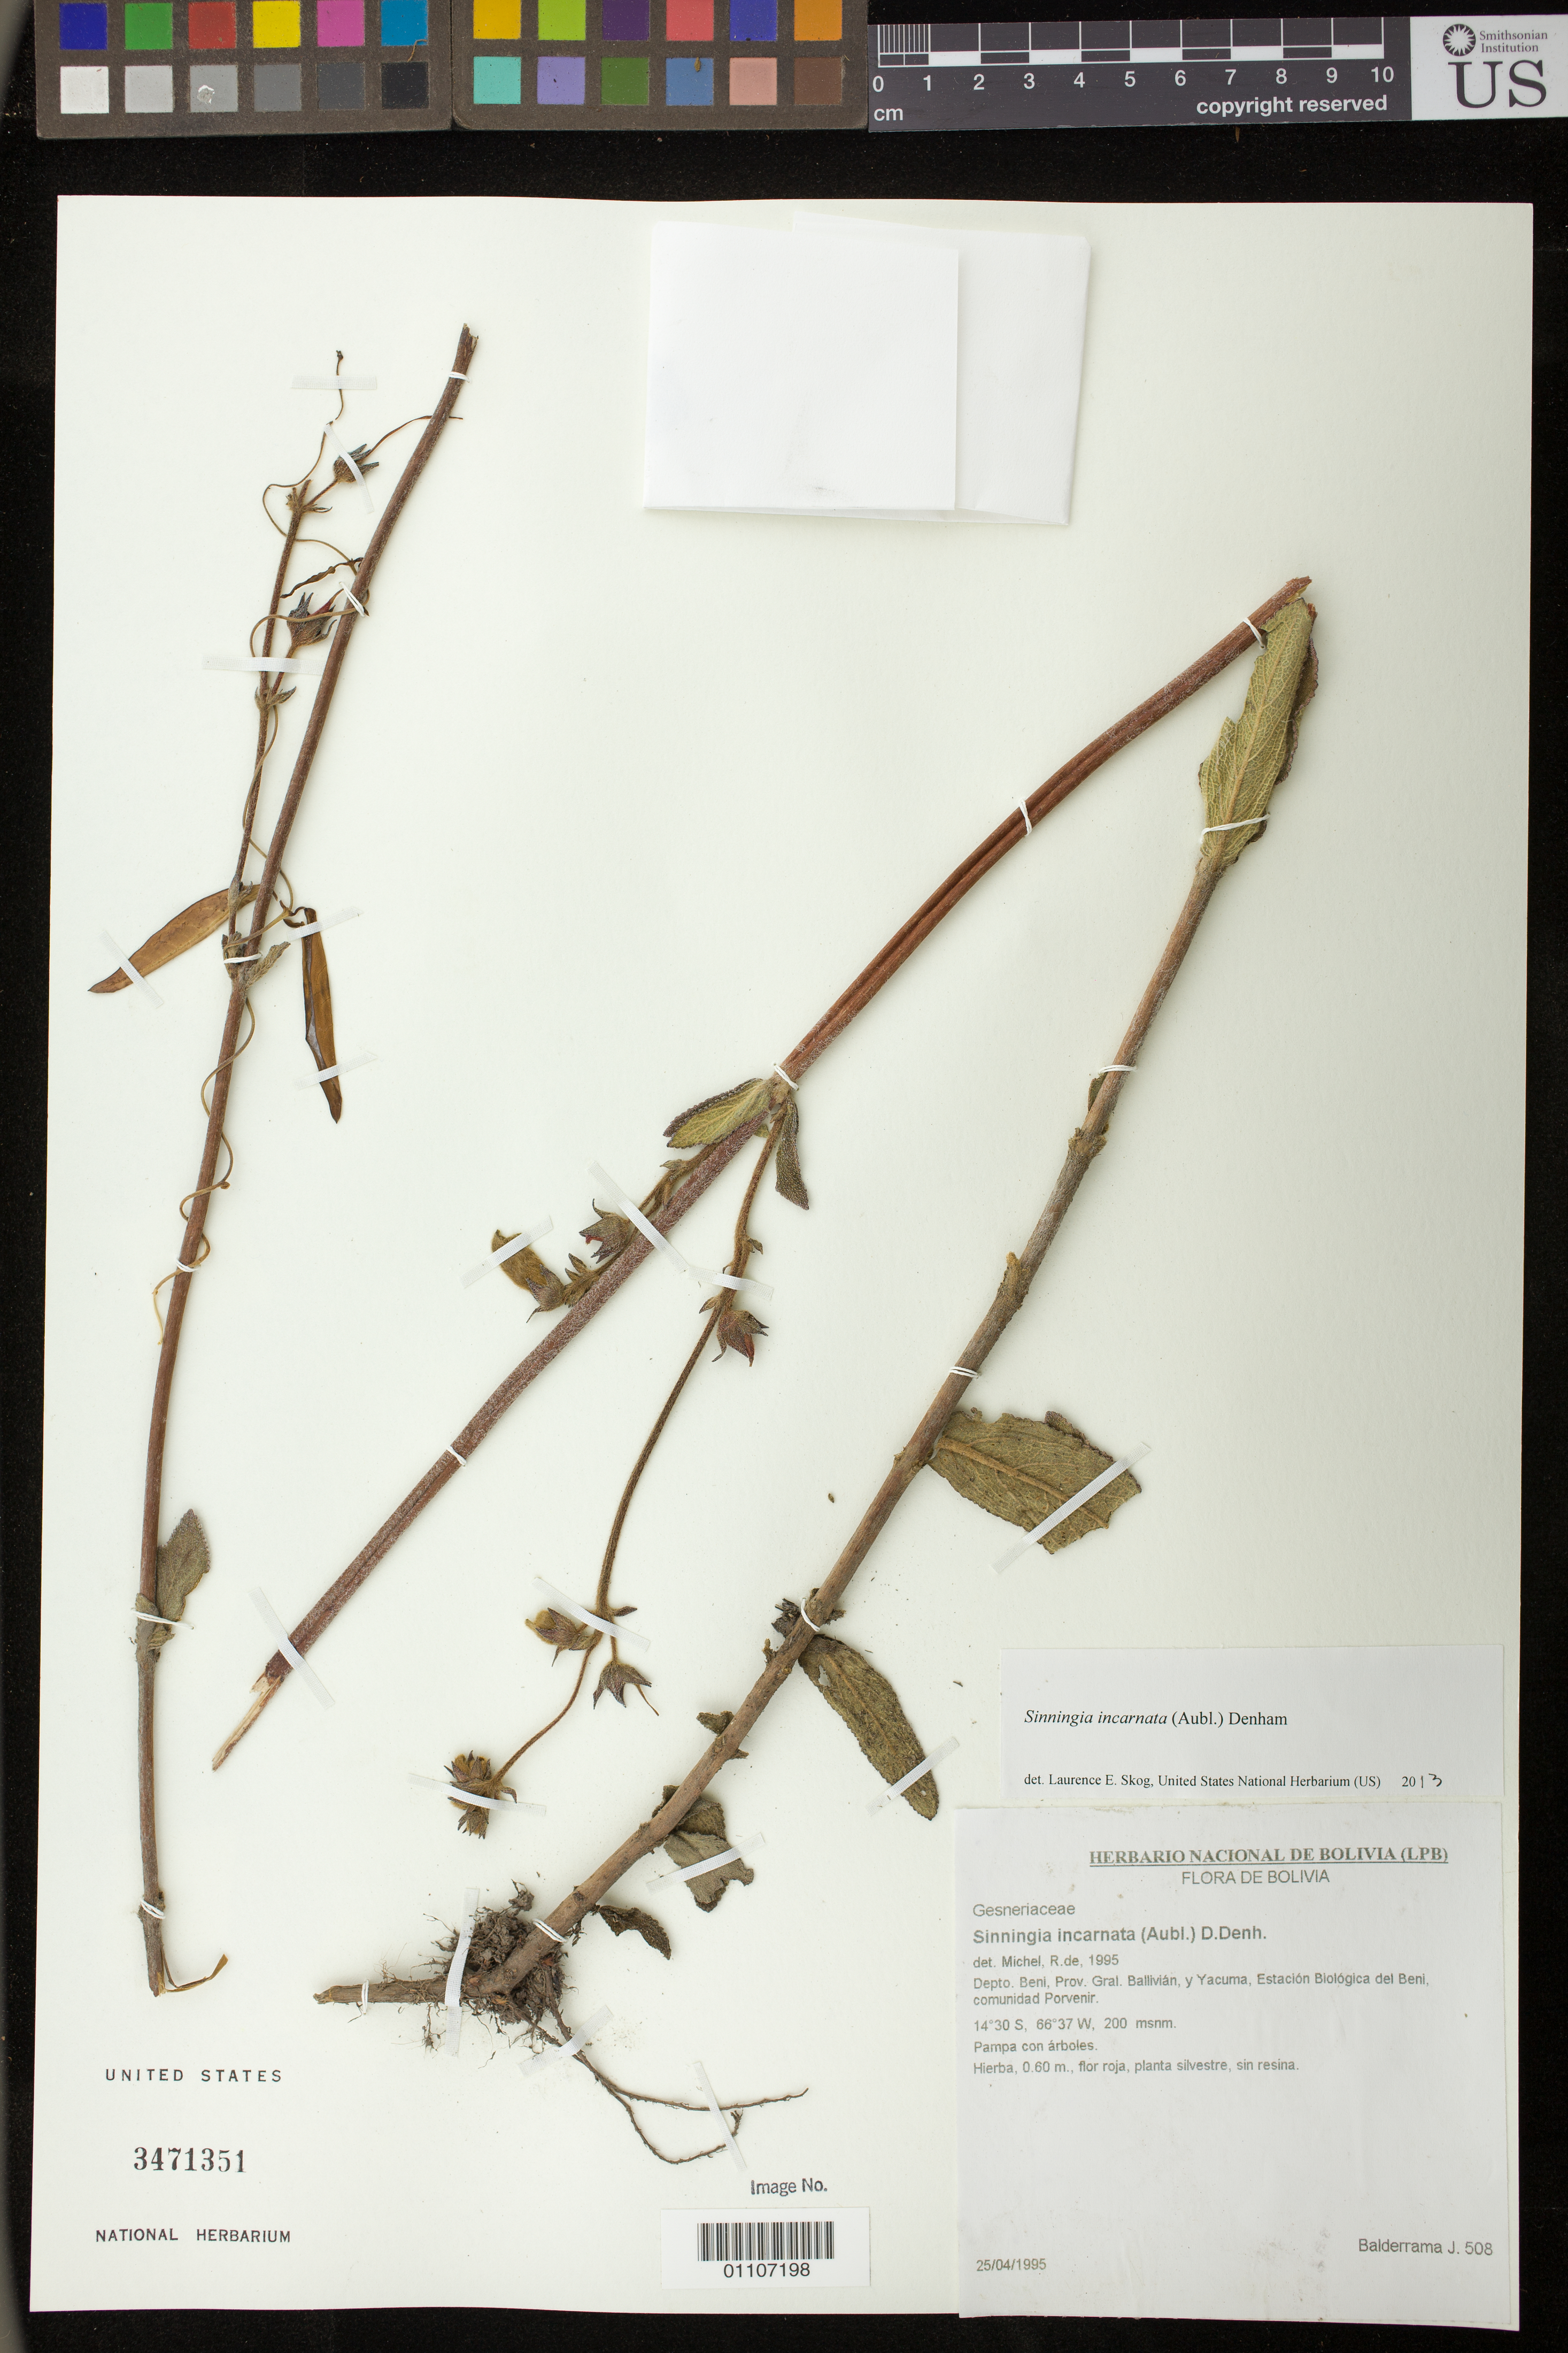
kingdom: Plantae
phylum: Tracheophyta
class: Magnoliopsida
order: Lamiales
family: Gesneriaceae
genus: Sinningia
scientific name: Sinningia incarnata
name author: (Aubl.) D.L. Denham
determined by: Skog, Laurence E.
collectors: J. Balderrama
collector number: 508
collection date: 1995-04-25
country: Bolivia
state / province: Beni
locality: Depto. Beni, Prov. Gral. Ballivián, y Yacuma, Estación Biológica del Beni. Comunidad Totaizal, en el chaco de Victor Callau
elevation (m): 200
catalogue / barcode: US 3471351